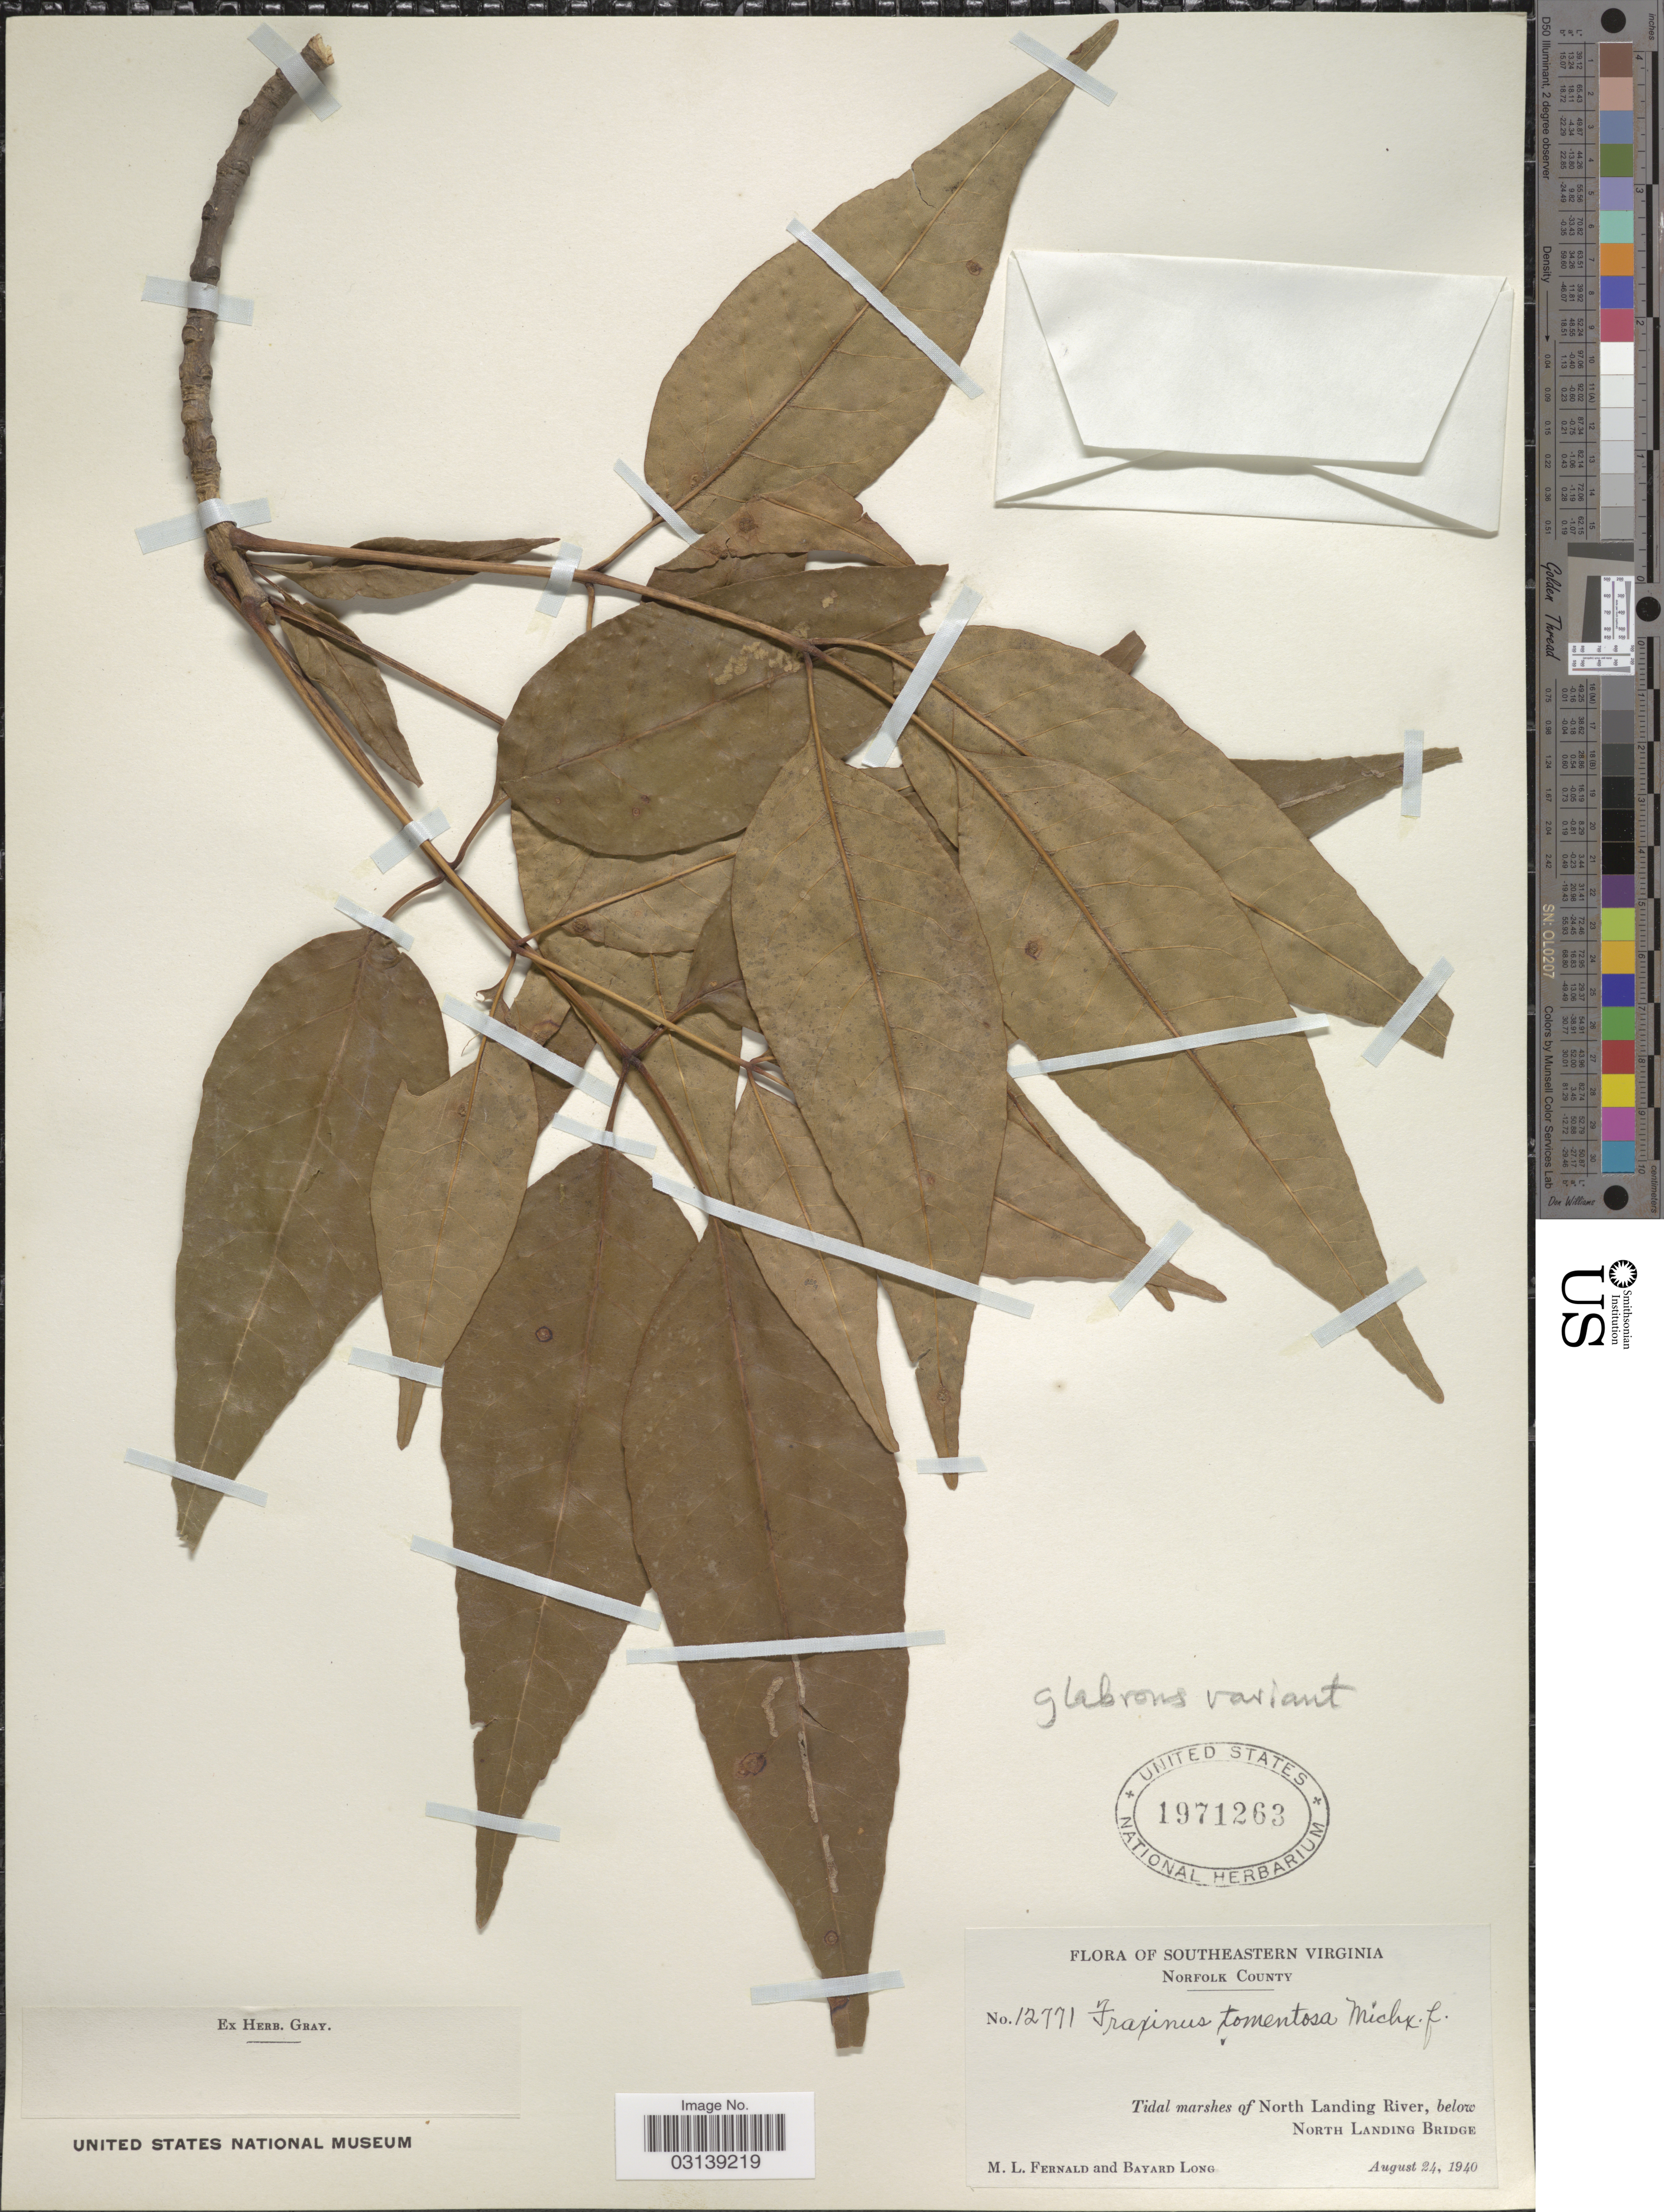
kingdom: Plantae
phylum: Tracheophyta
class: Magnoliopsida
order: Lamiales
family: Oleaceae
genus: Fraxinus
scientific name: Fraxinus profunda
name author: (Bush) Bush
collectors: M. L. Fernald & B. Long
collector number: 12771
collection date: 1940-08-24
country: United States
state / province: Virginia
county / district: City of Norfolk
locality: Southeastern Virginia, Norfolk County, Tidal marshes of North Landing River, below North Landing Bridge.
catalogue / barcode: US 1971263